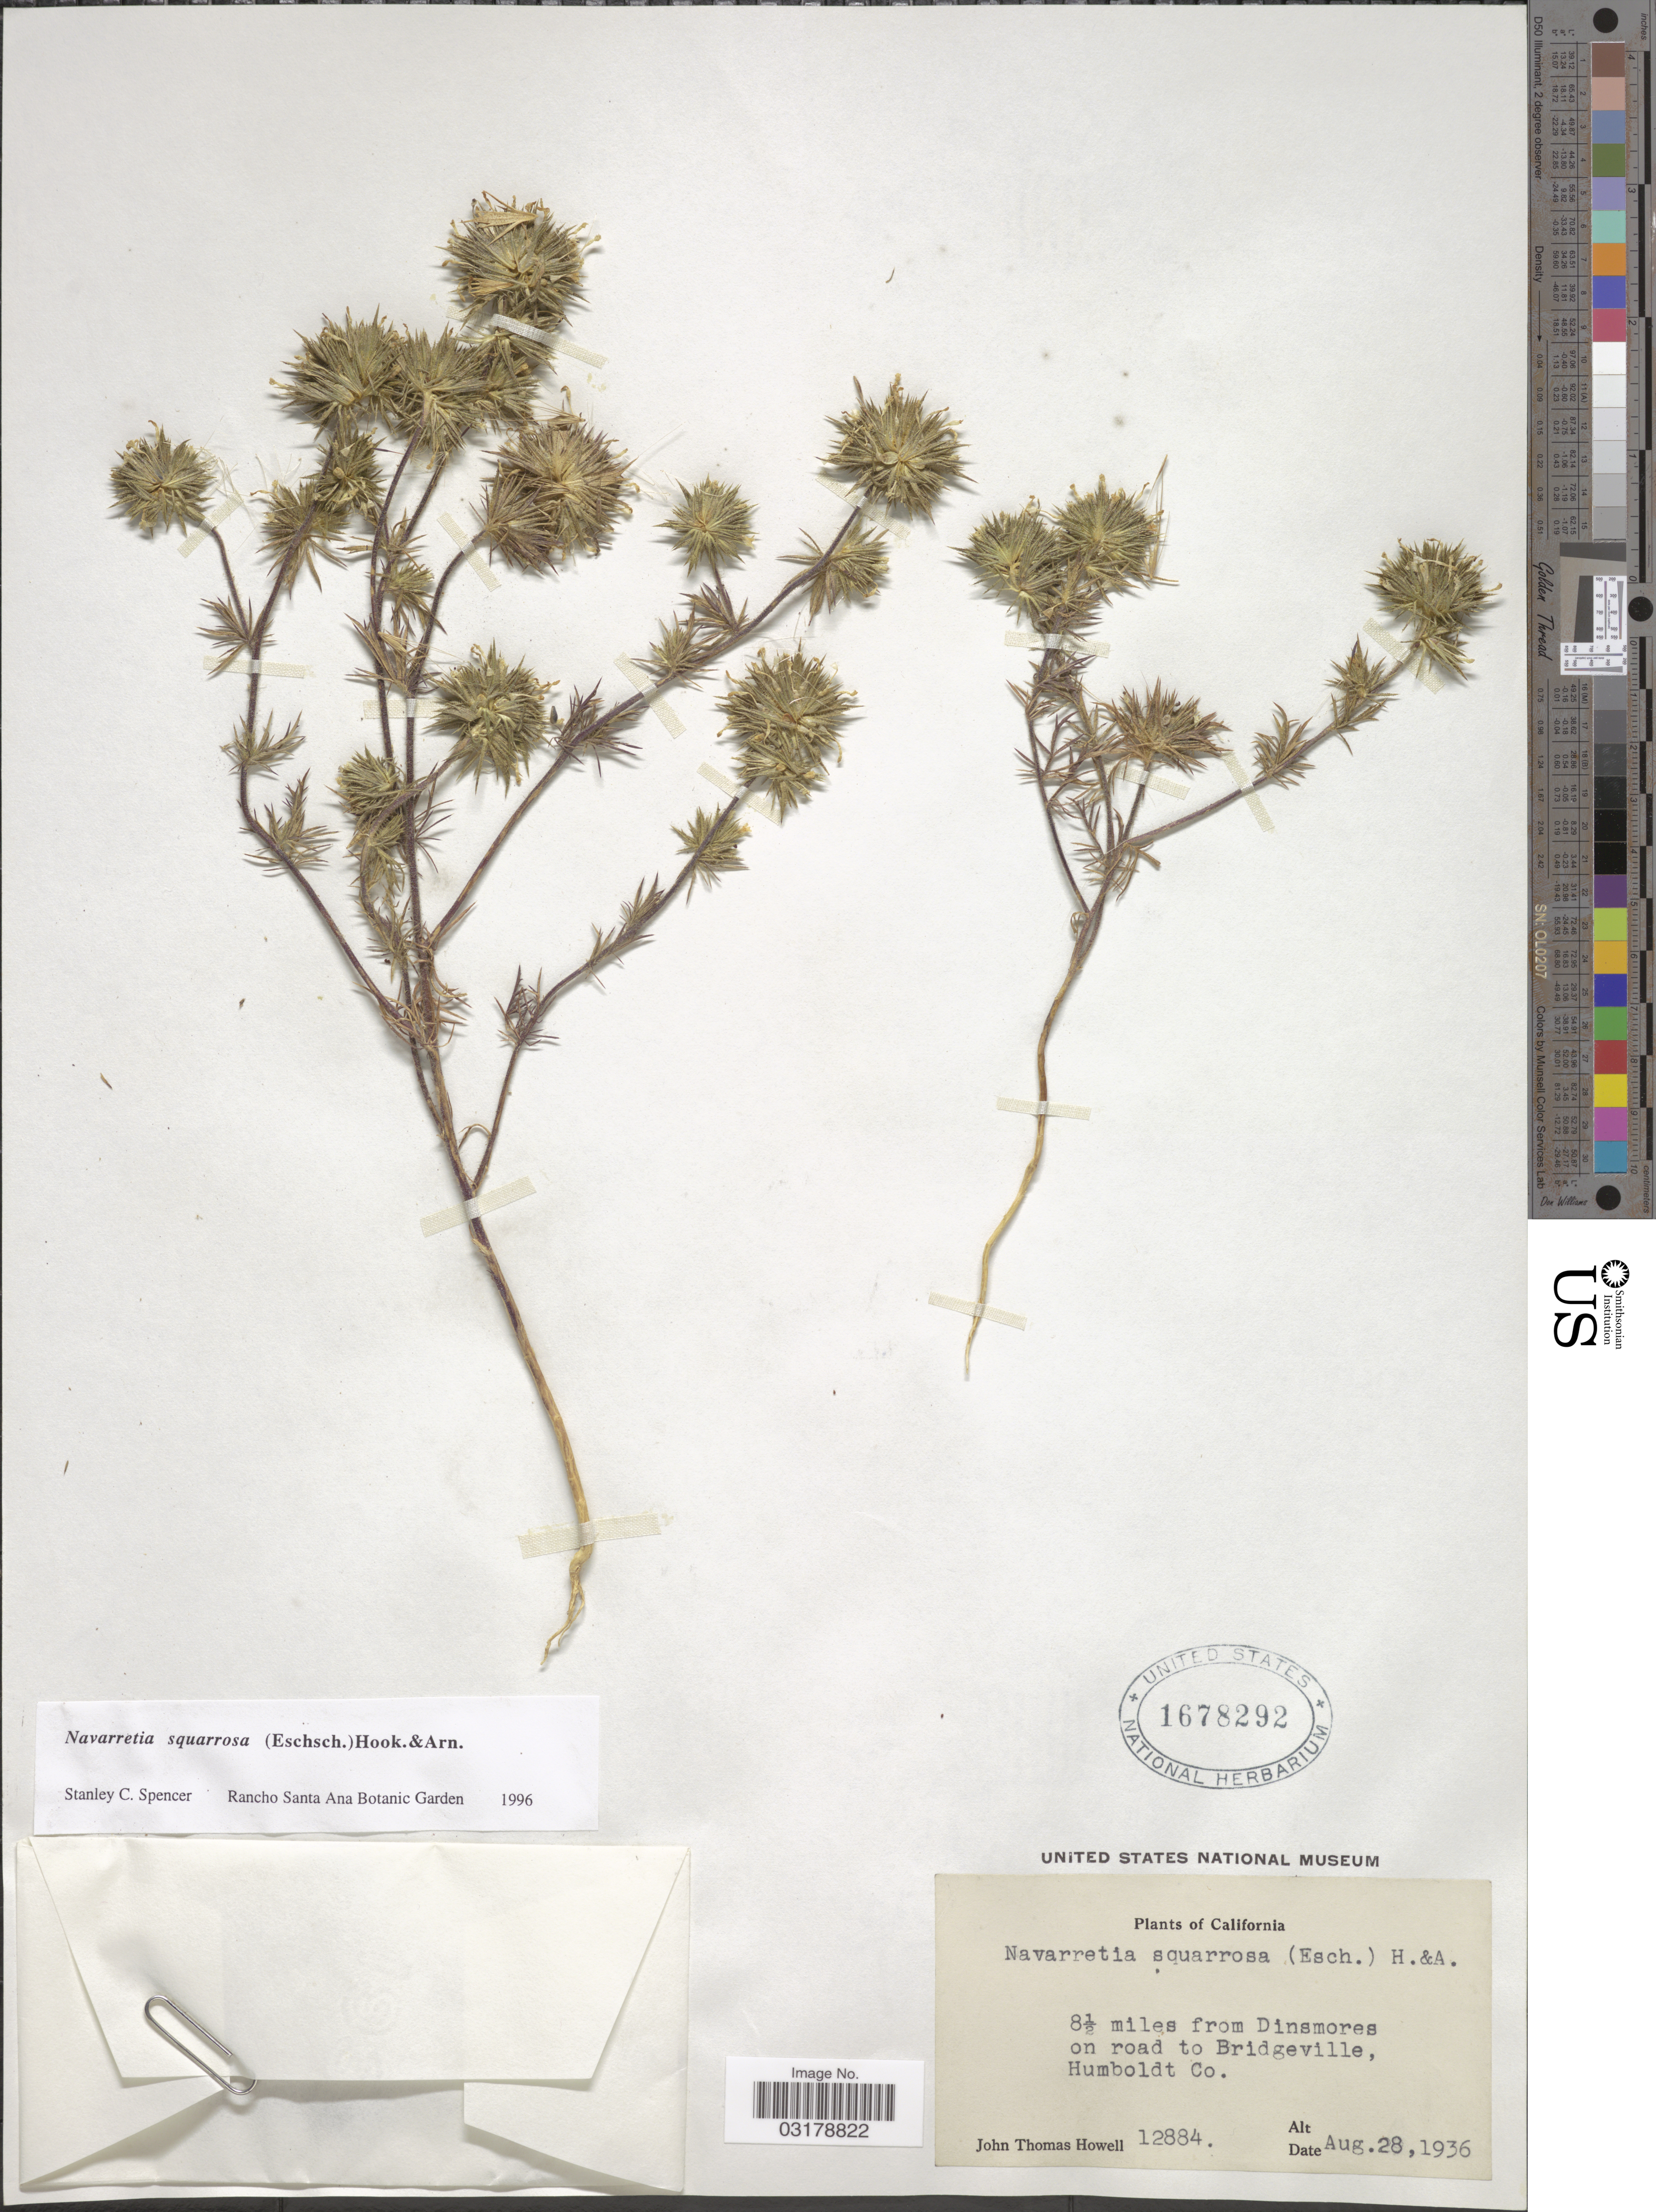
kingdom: Plantae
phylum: Tracheophyta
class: Magnoliopsida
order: Ericales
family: Polemoniaceae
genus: Navarretia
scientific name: Navarretia squarrosa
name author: (Eschsch.) Hook. & Arn.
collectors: J. T. Howell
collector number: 12884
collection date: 1936-08-28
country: United States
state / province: California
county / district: Humboldt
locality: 8½ miles from Dinsmores on road to Bridgeville, Humboldt Co.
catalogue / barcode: US 1678292